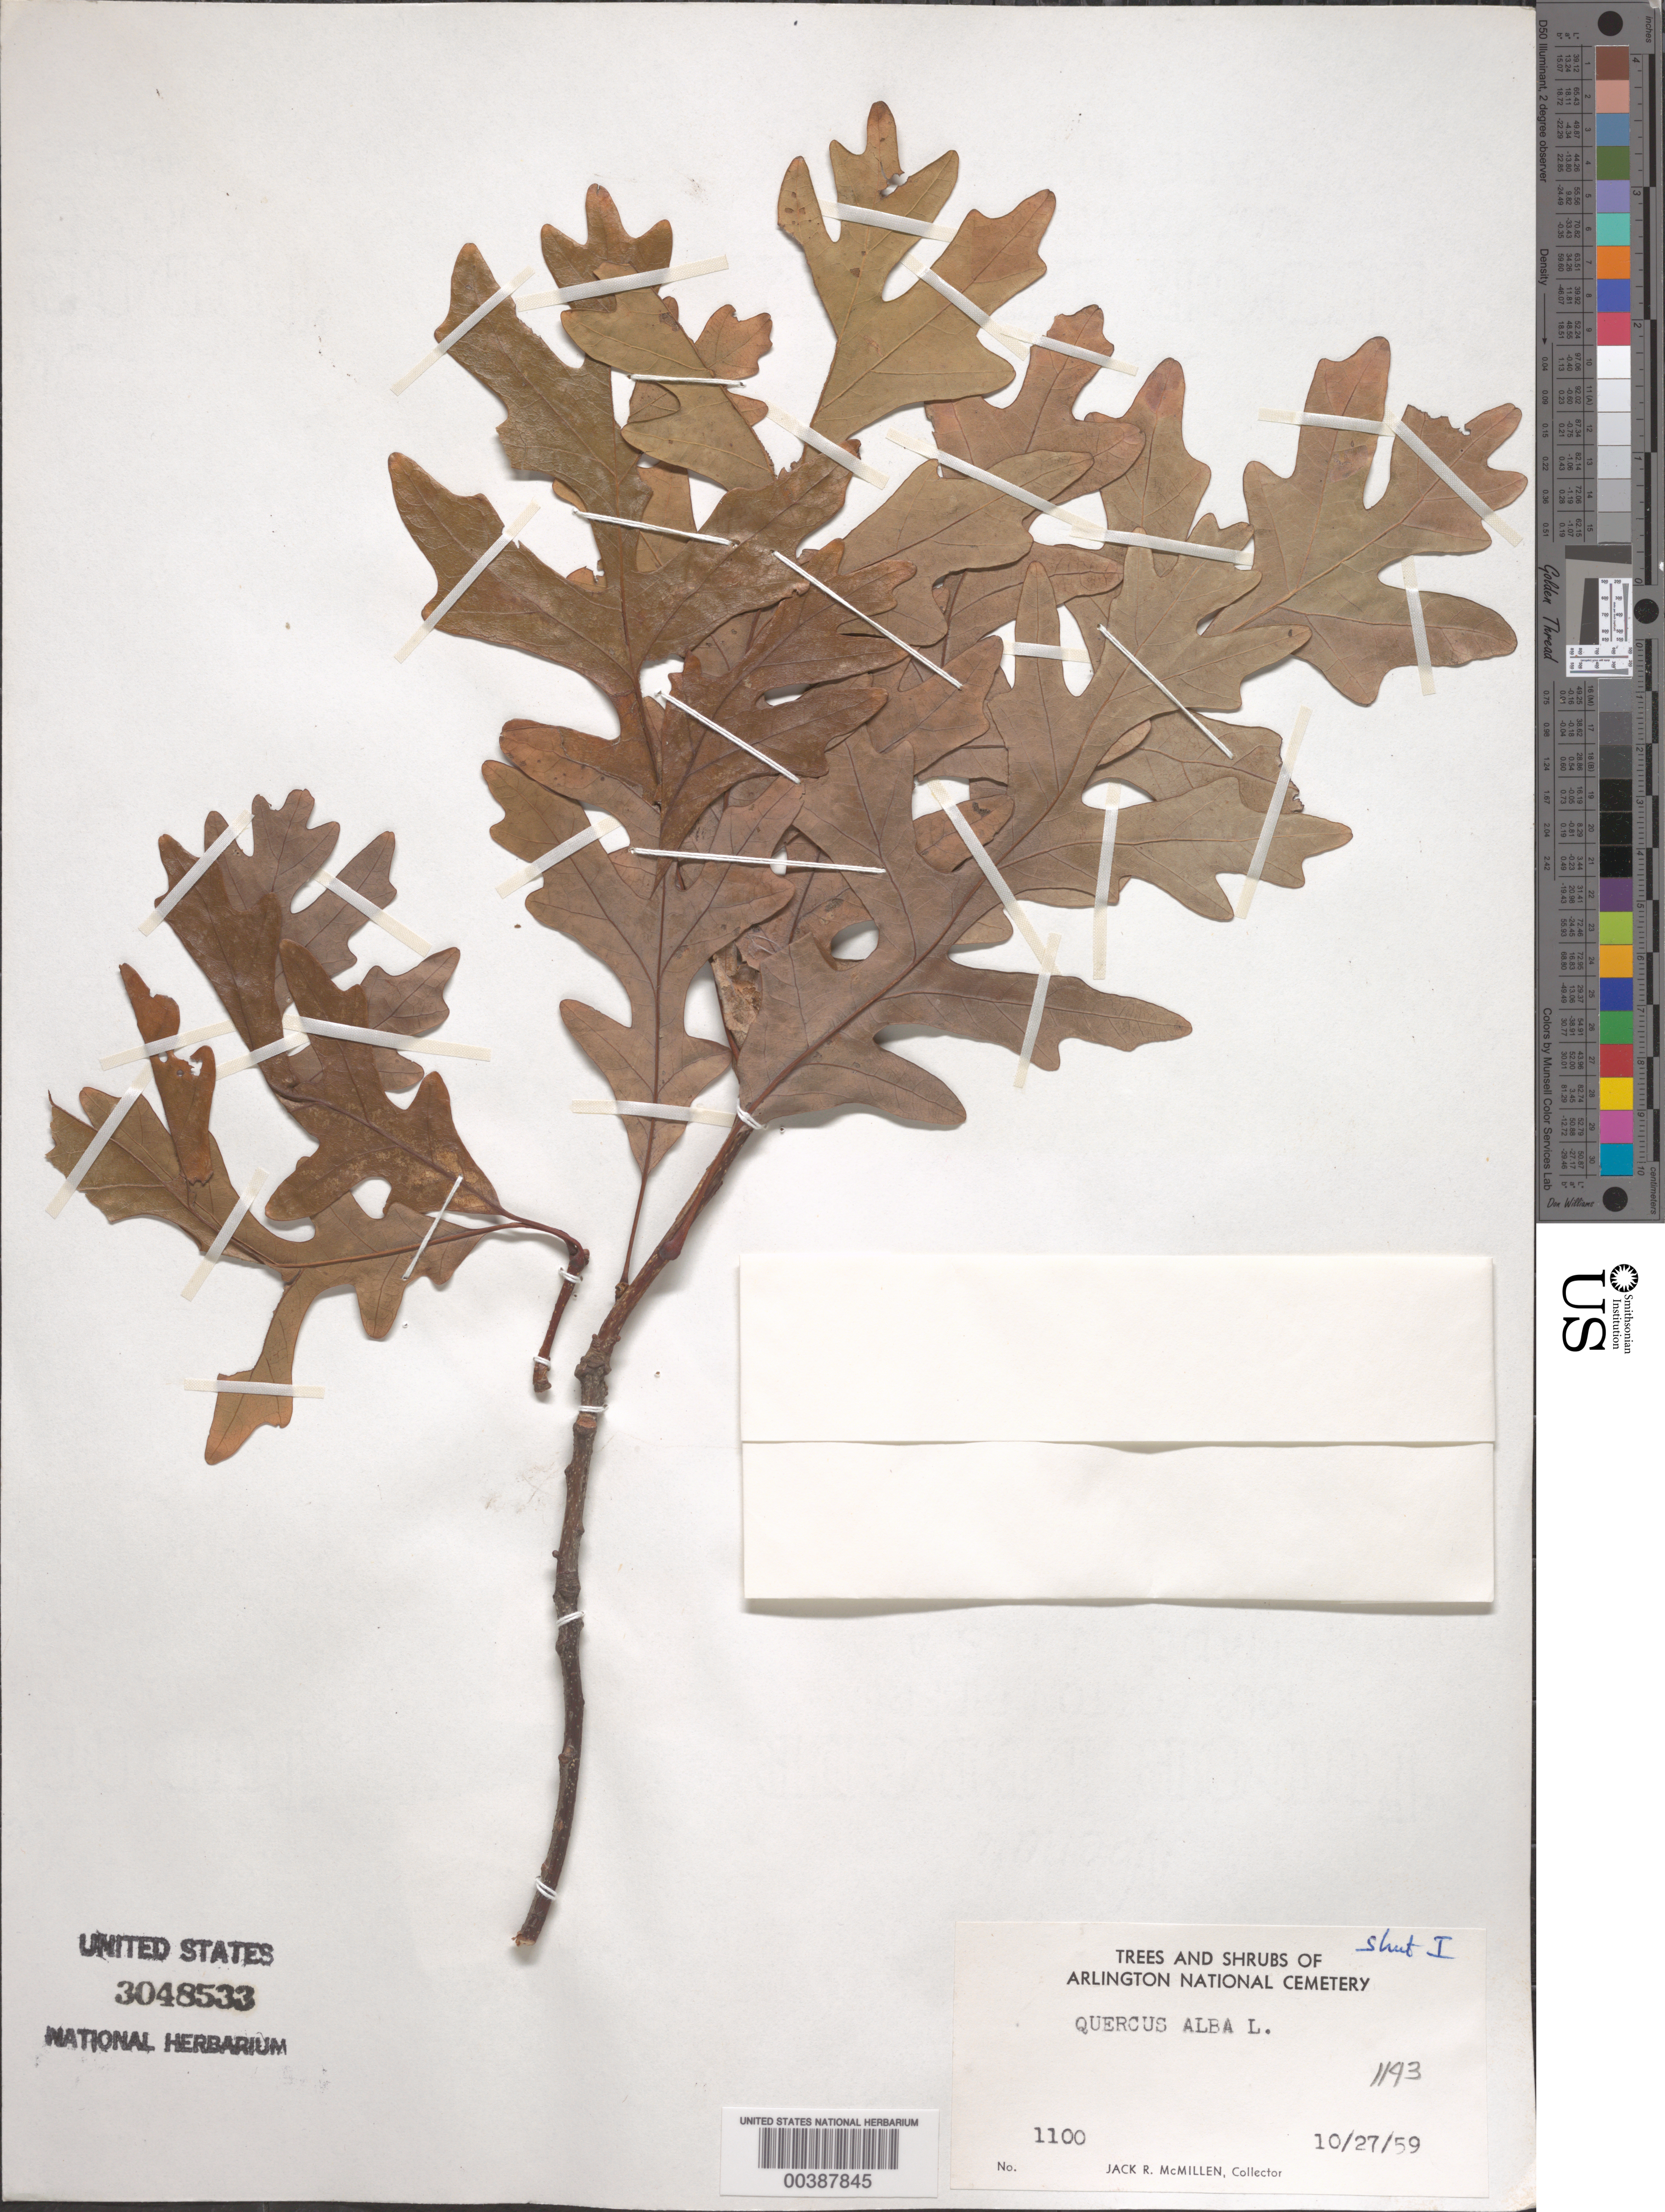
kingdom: Plantae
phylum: Tracheophyta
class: Magnoliopsida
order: Fagales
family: Fagaceae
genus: Quercus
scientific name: Quercus alba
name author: L.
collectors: J. McMillen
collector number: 1100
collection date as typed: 27 Oct 1959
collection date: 1959-10-27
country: United States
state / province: Virginia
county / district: Arlington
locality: Arlington National Cemetery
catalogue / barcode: US 3048533